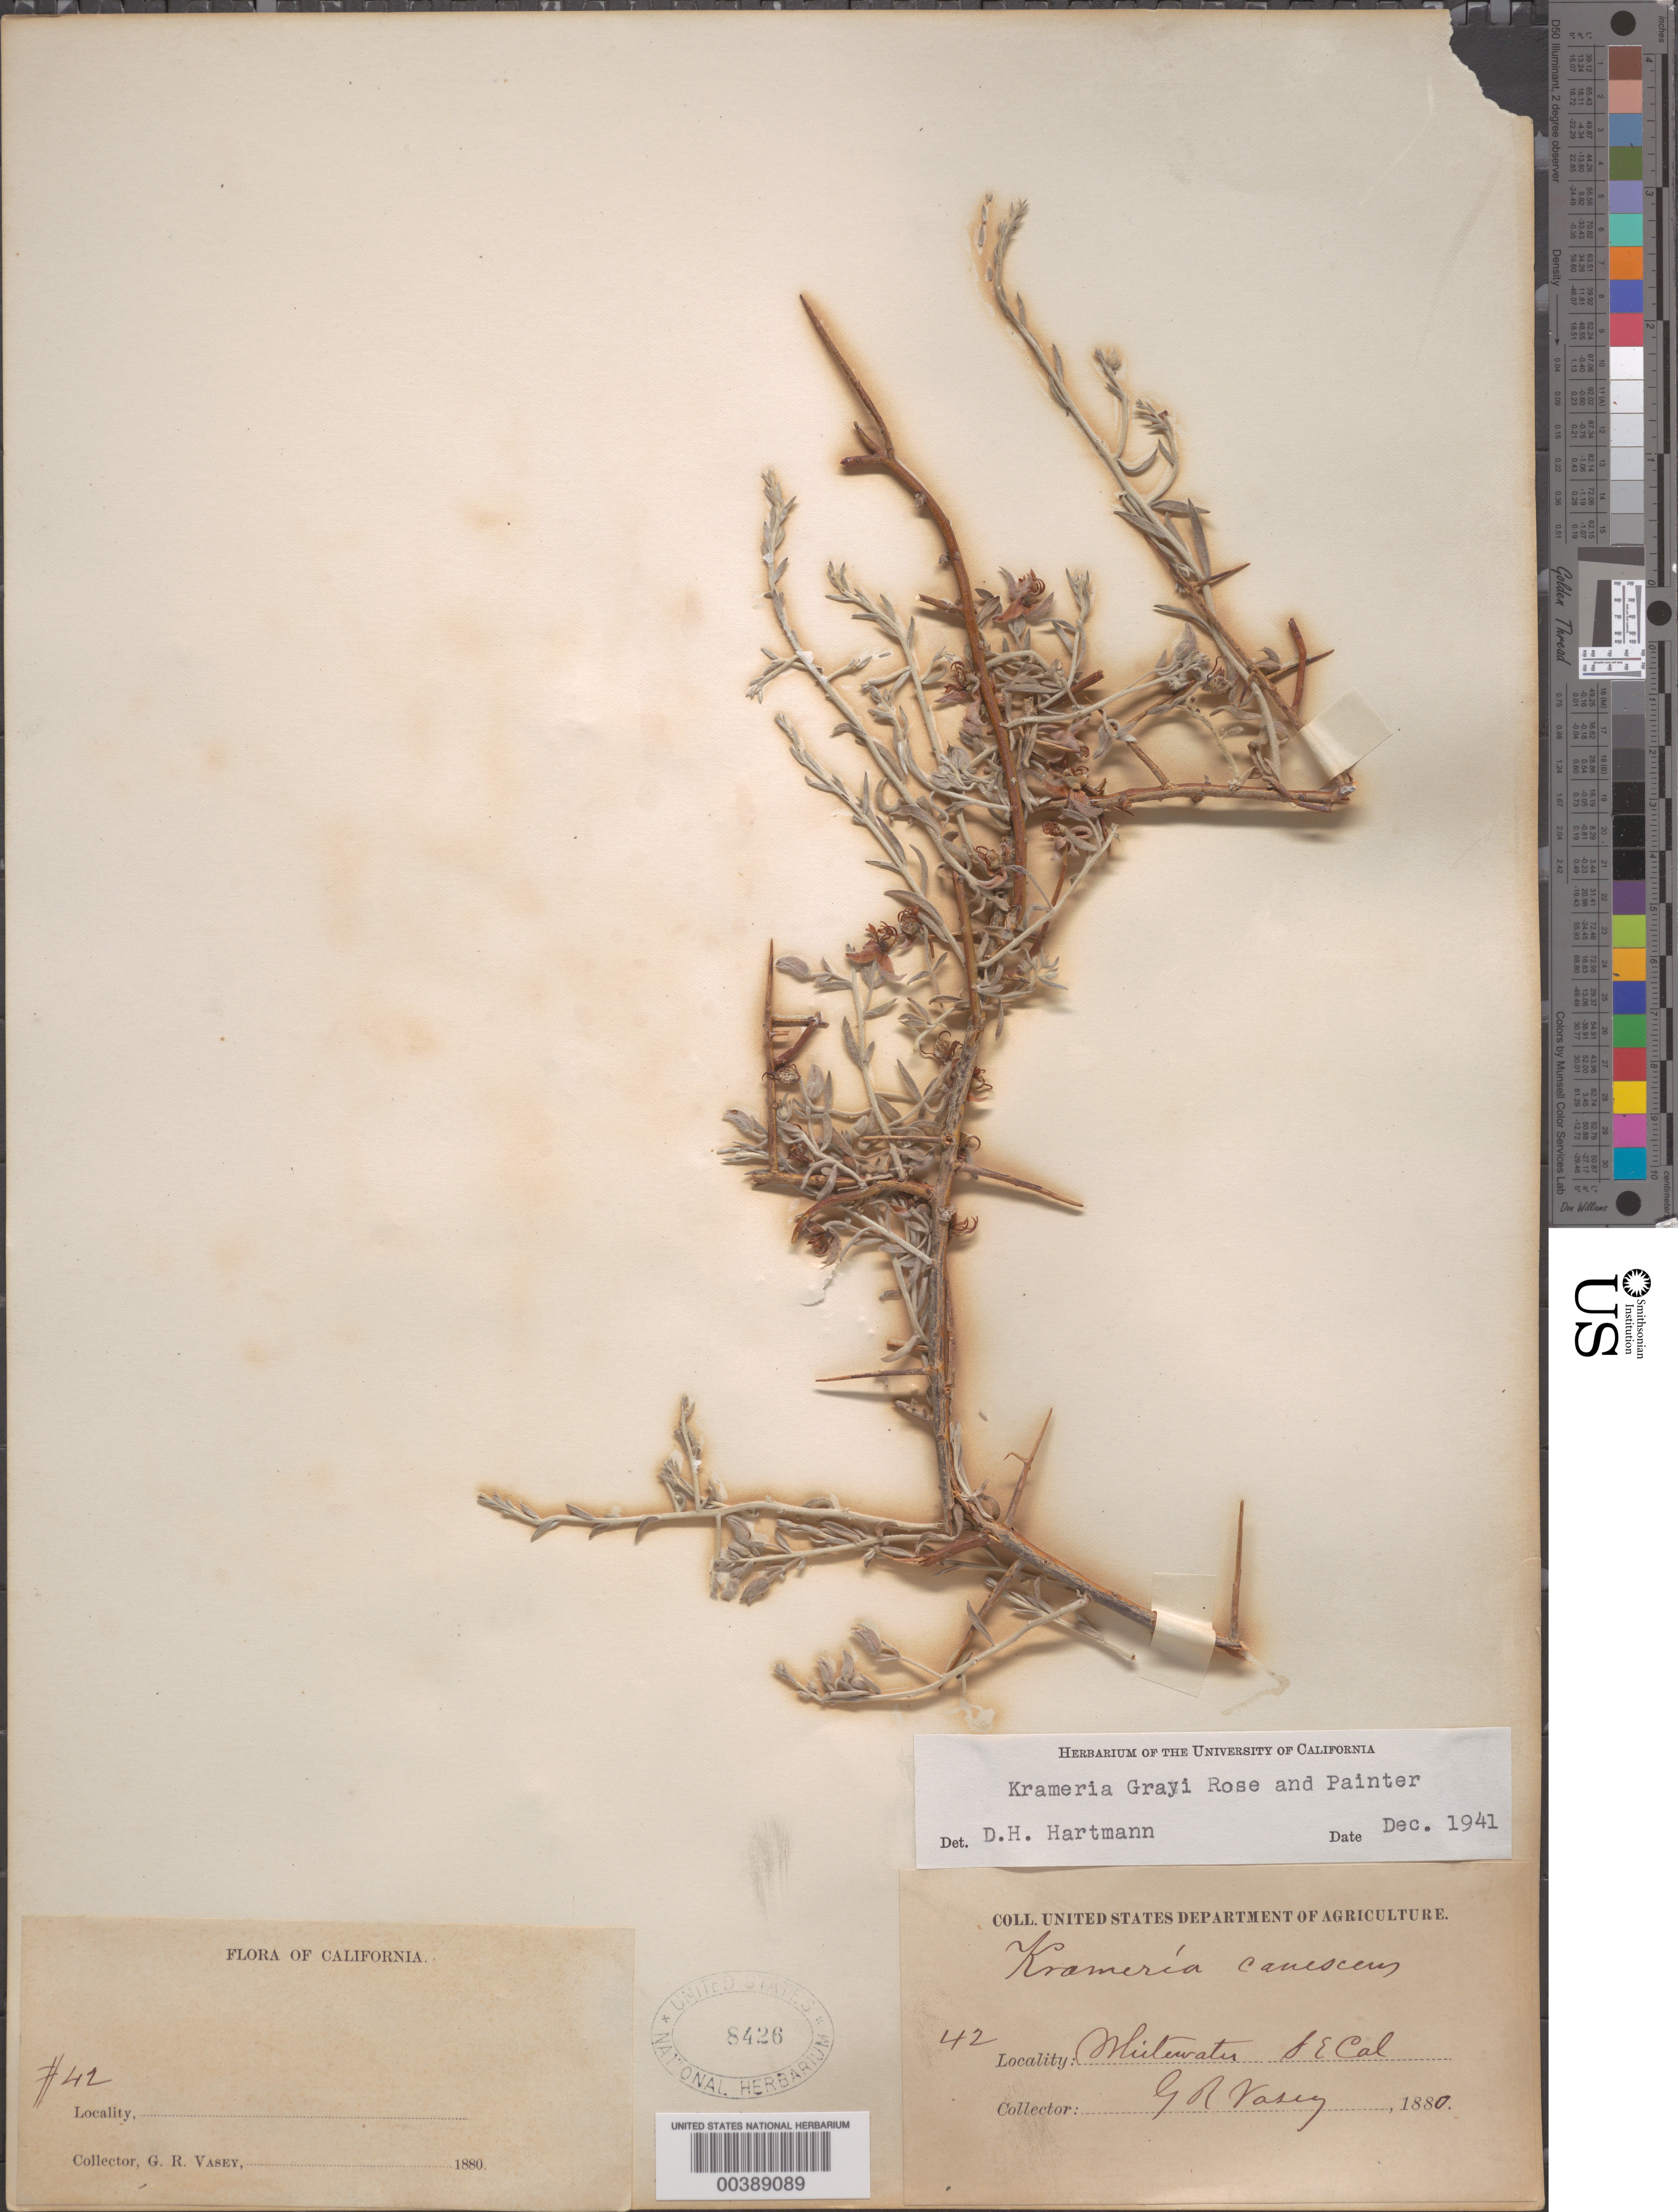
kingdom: Plantae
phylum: Tracheophyta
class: Magnoliopsida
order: Zygophyllales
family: Krameriaceae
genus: Krameria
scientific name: Krameria grayi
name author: Rose & J.H. Painter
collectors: G. R. Vasey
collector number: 42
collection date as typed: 1880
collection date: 1880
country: United States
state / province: California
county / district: Riverside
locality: White Water; SE California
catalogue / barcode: US 8426